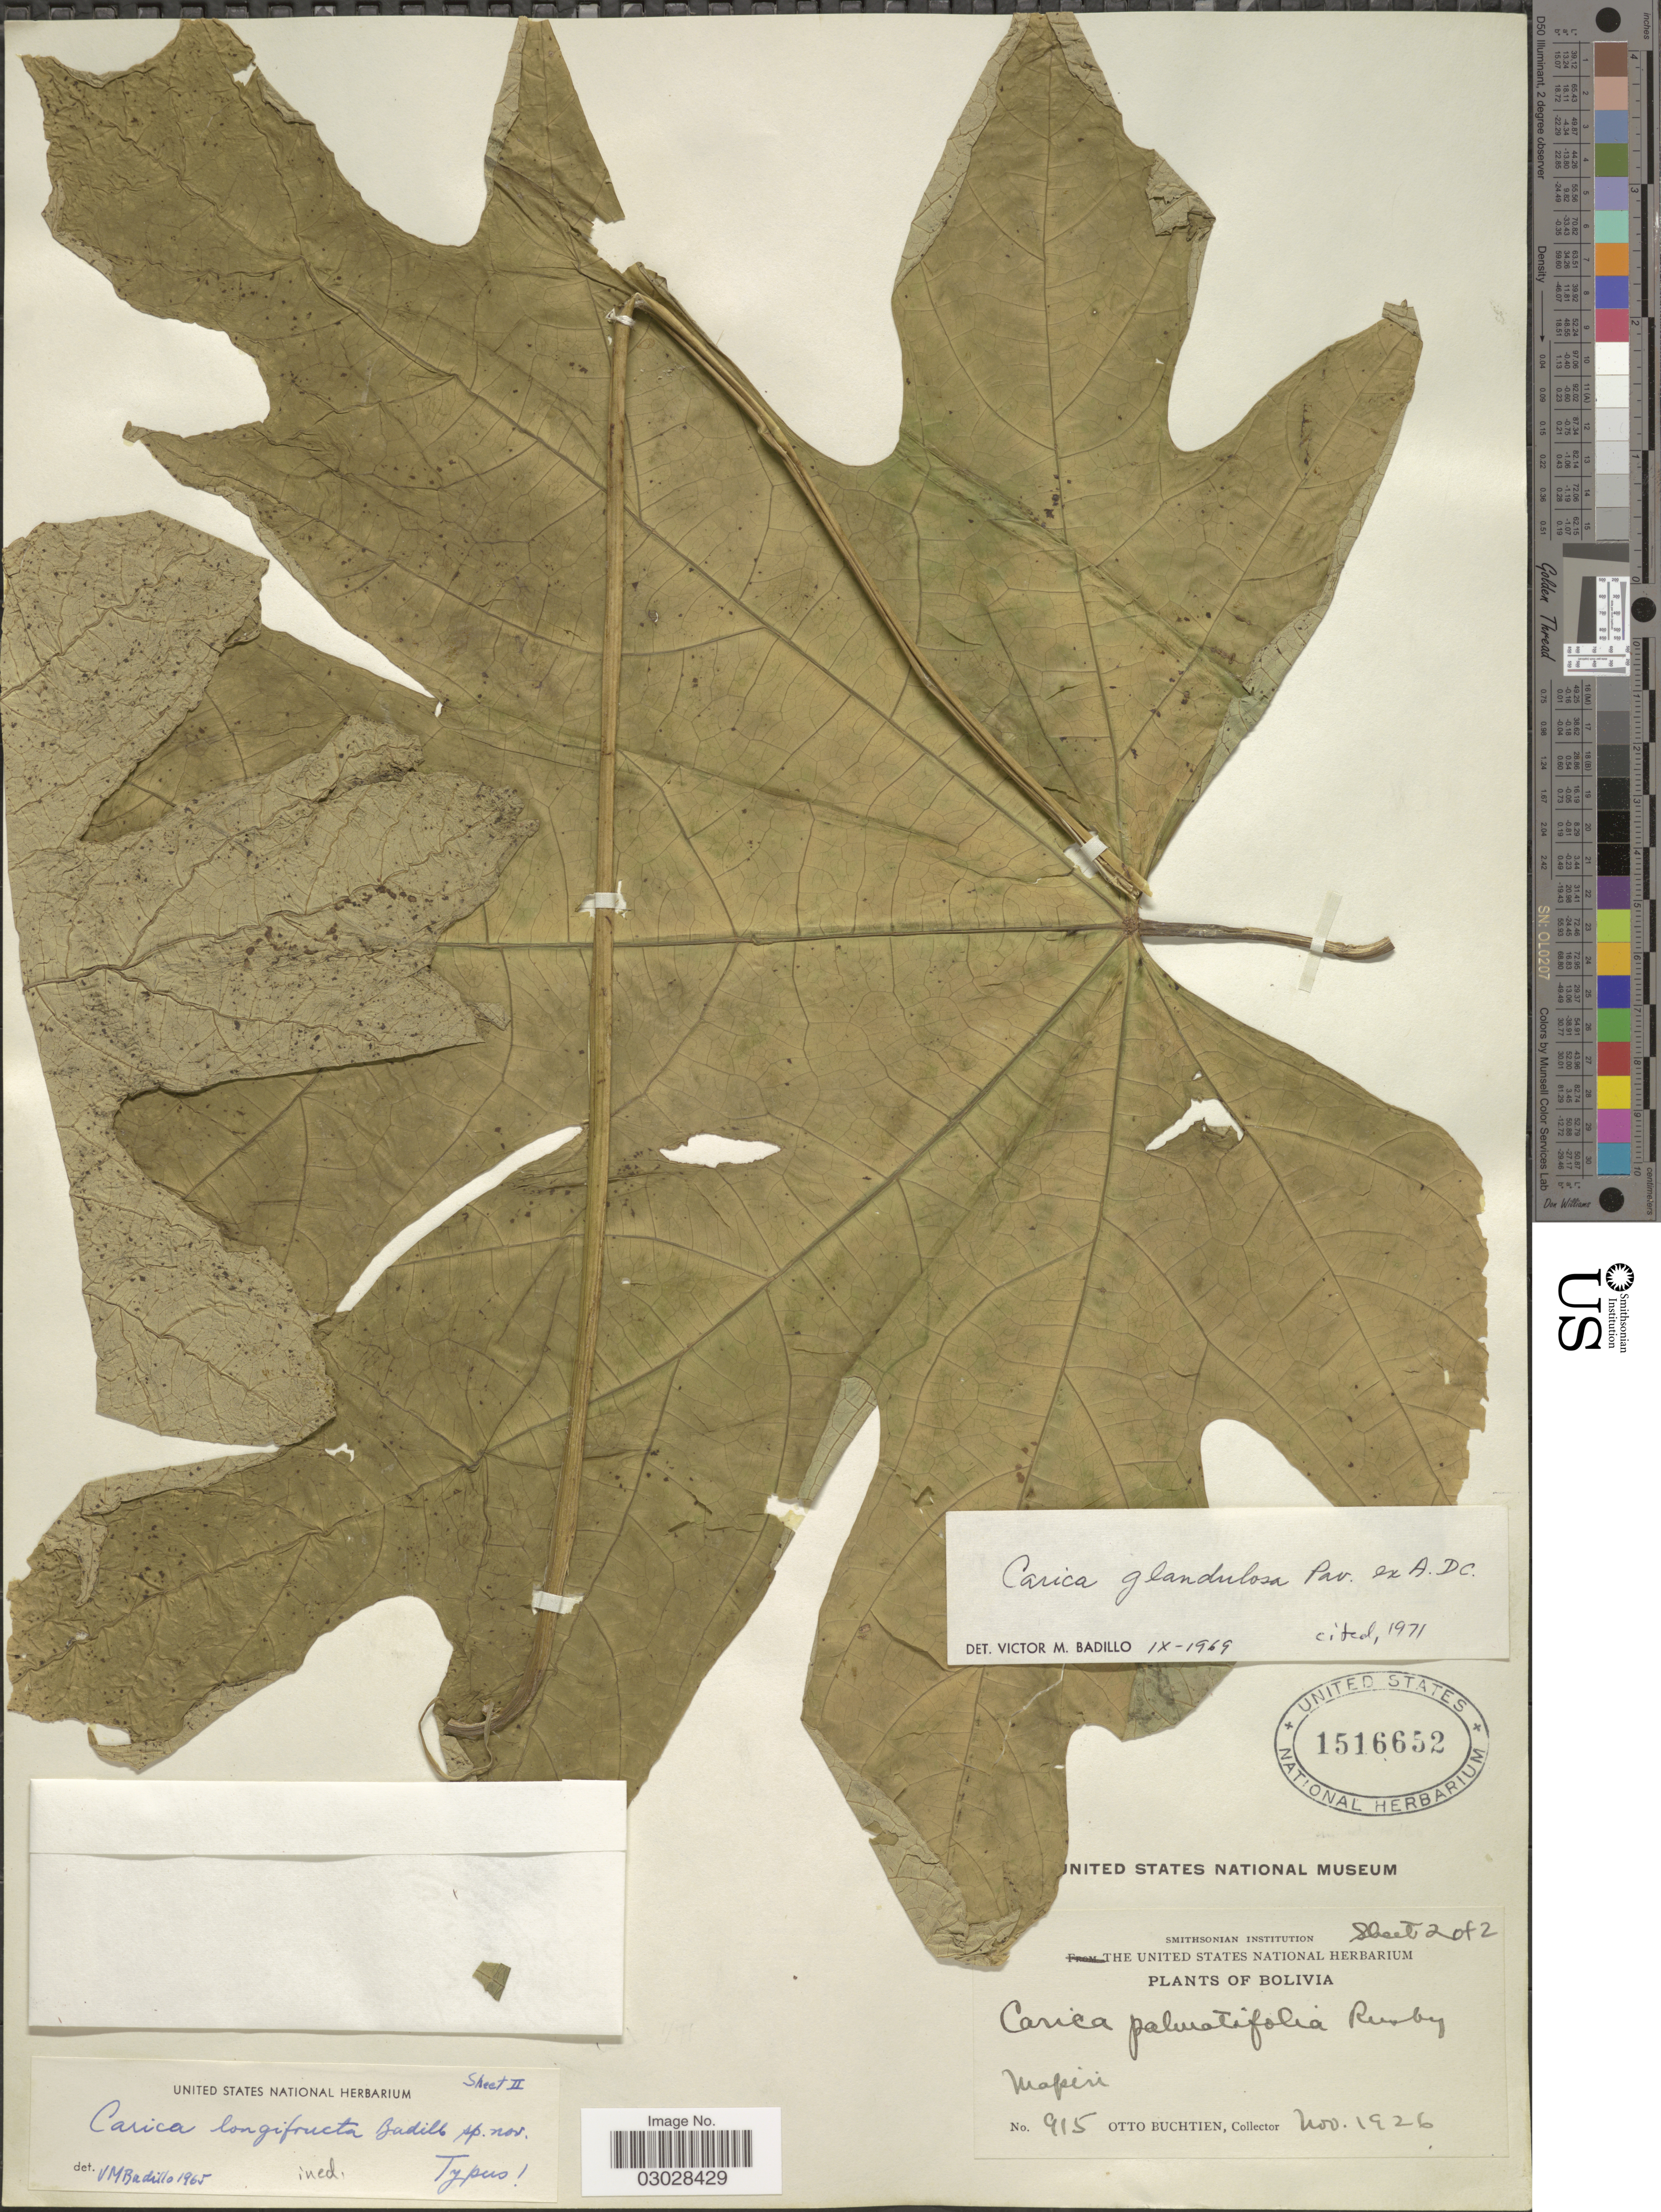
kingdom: Plantae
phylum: Tracheophyta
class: Magnoliopsida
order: Brassicales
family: Caricaceae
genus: Vasconcellea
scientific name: Vasconcellea glandulosa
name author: A. DC.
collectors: O. Buchtien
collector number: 915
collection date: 1926-11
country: Bolivia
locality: Mapiri.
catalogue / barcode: US 1516652